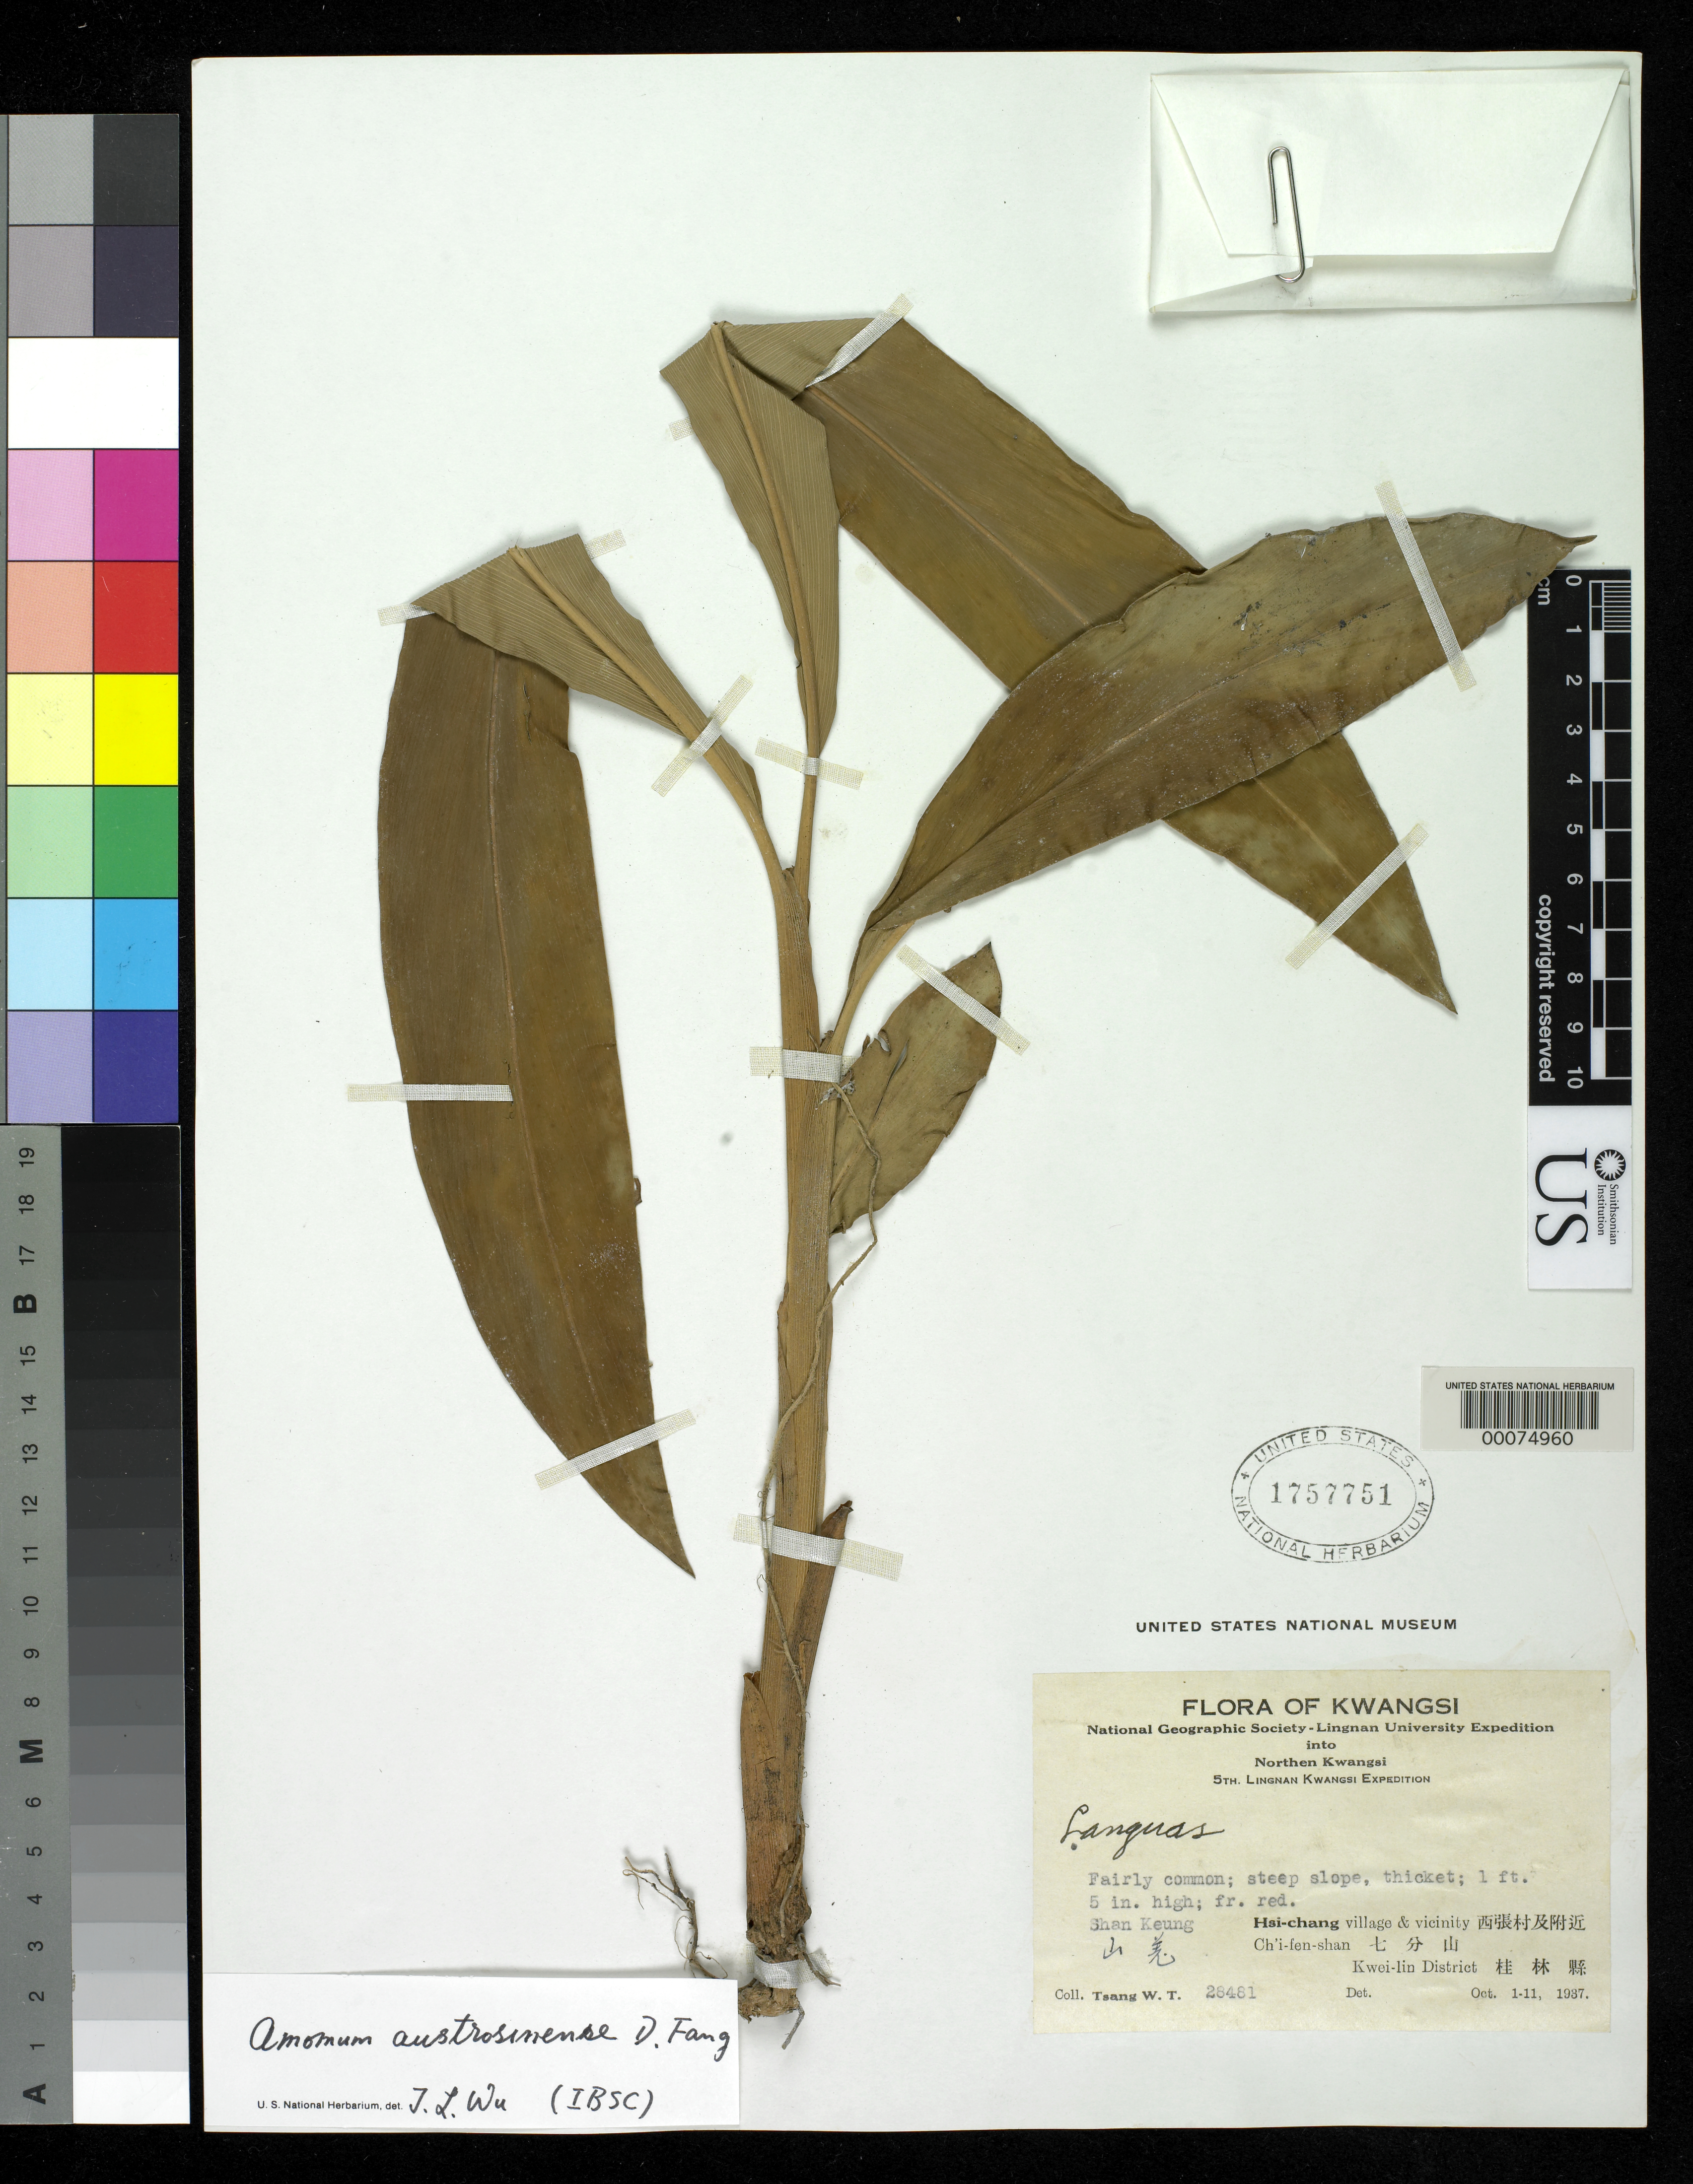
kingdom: Plantae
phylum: Tracheophyta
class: Liliopsida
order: Zingiberales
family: Zingiberaceae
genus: Alpinia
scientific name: Alpinia austrosinense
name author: D. Fang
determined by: Wu, Te-Ling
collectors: W. T. Tsang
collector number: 28481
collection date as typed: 01 Oct 1937 to 11 Oct 1937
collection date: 1937-10-01/1937-10-11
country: China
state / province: Guangxi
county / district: Guilin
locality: Flora of kwangsi, hsi-chang village and vicinity, ch'i-fen-shan, kwei-lin dist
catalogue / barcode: US 1757751